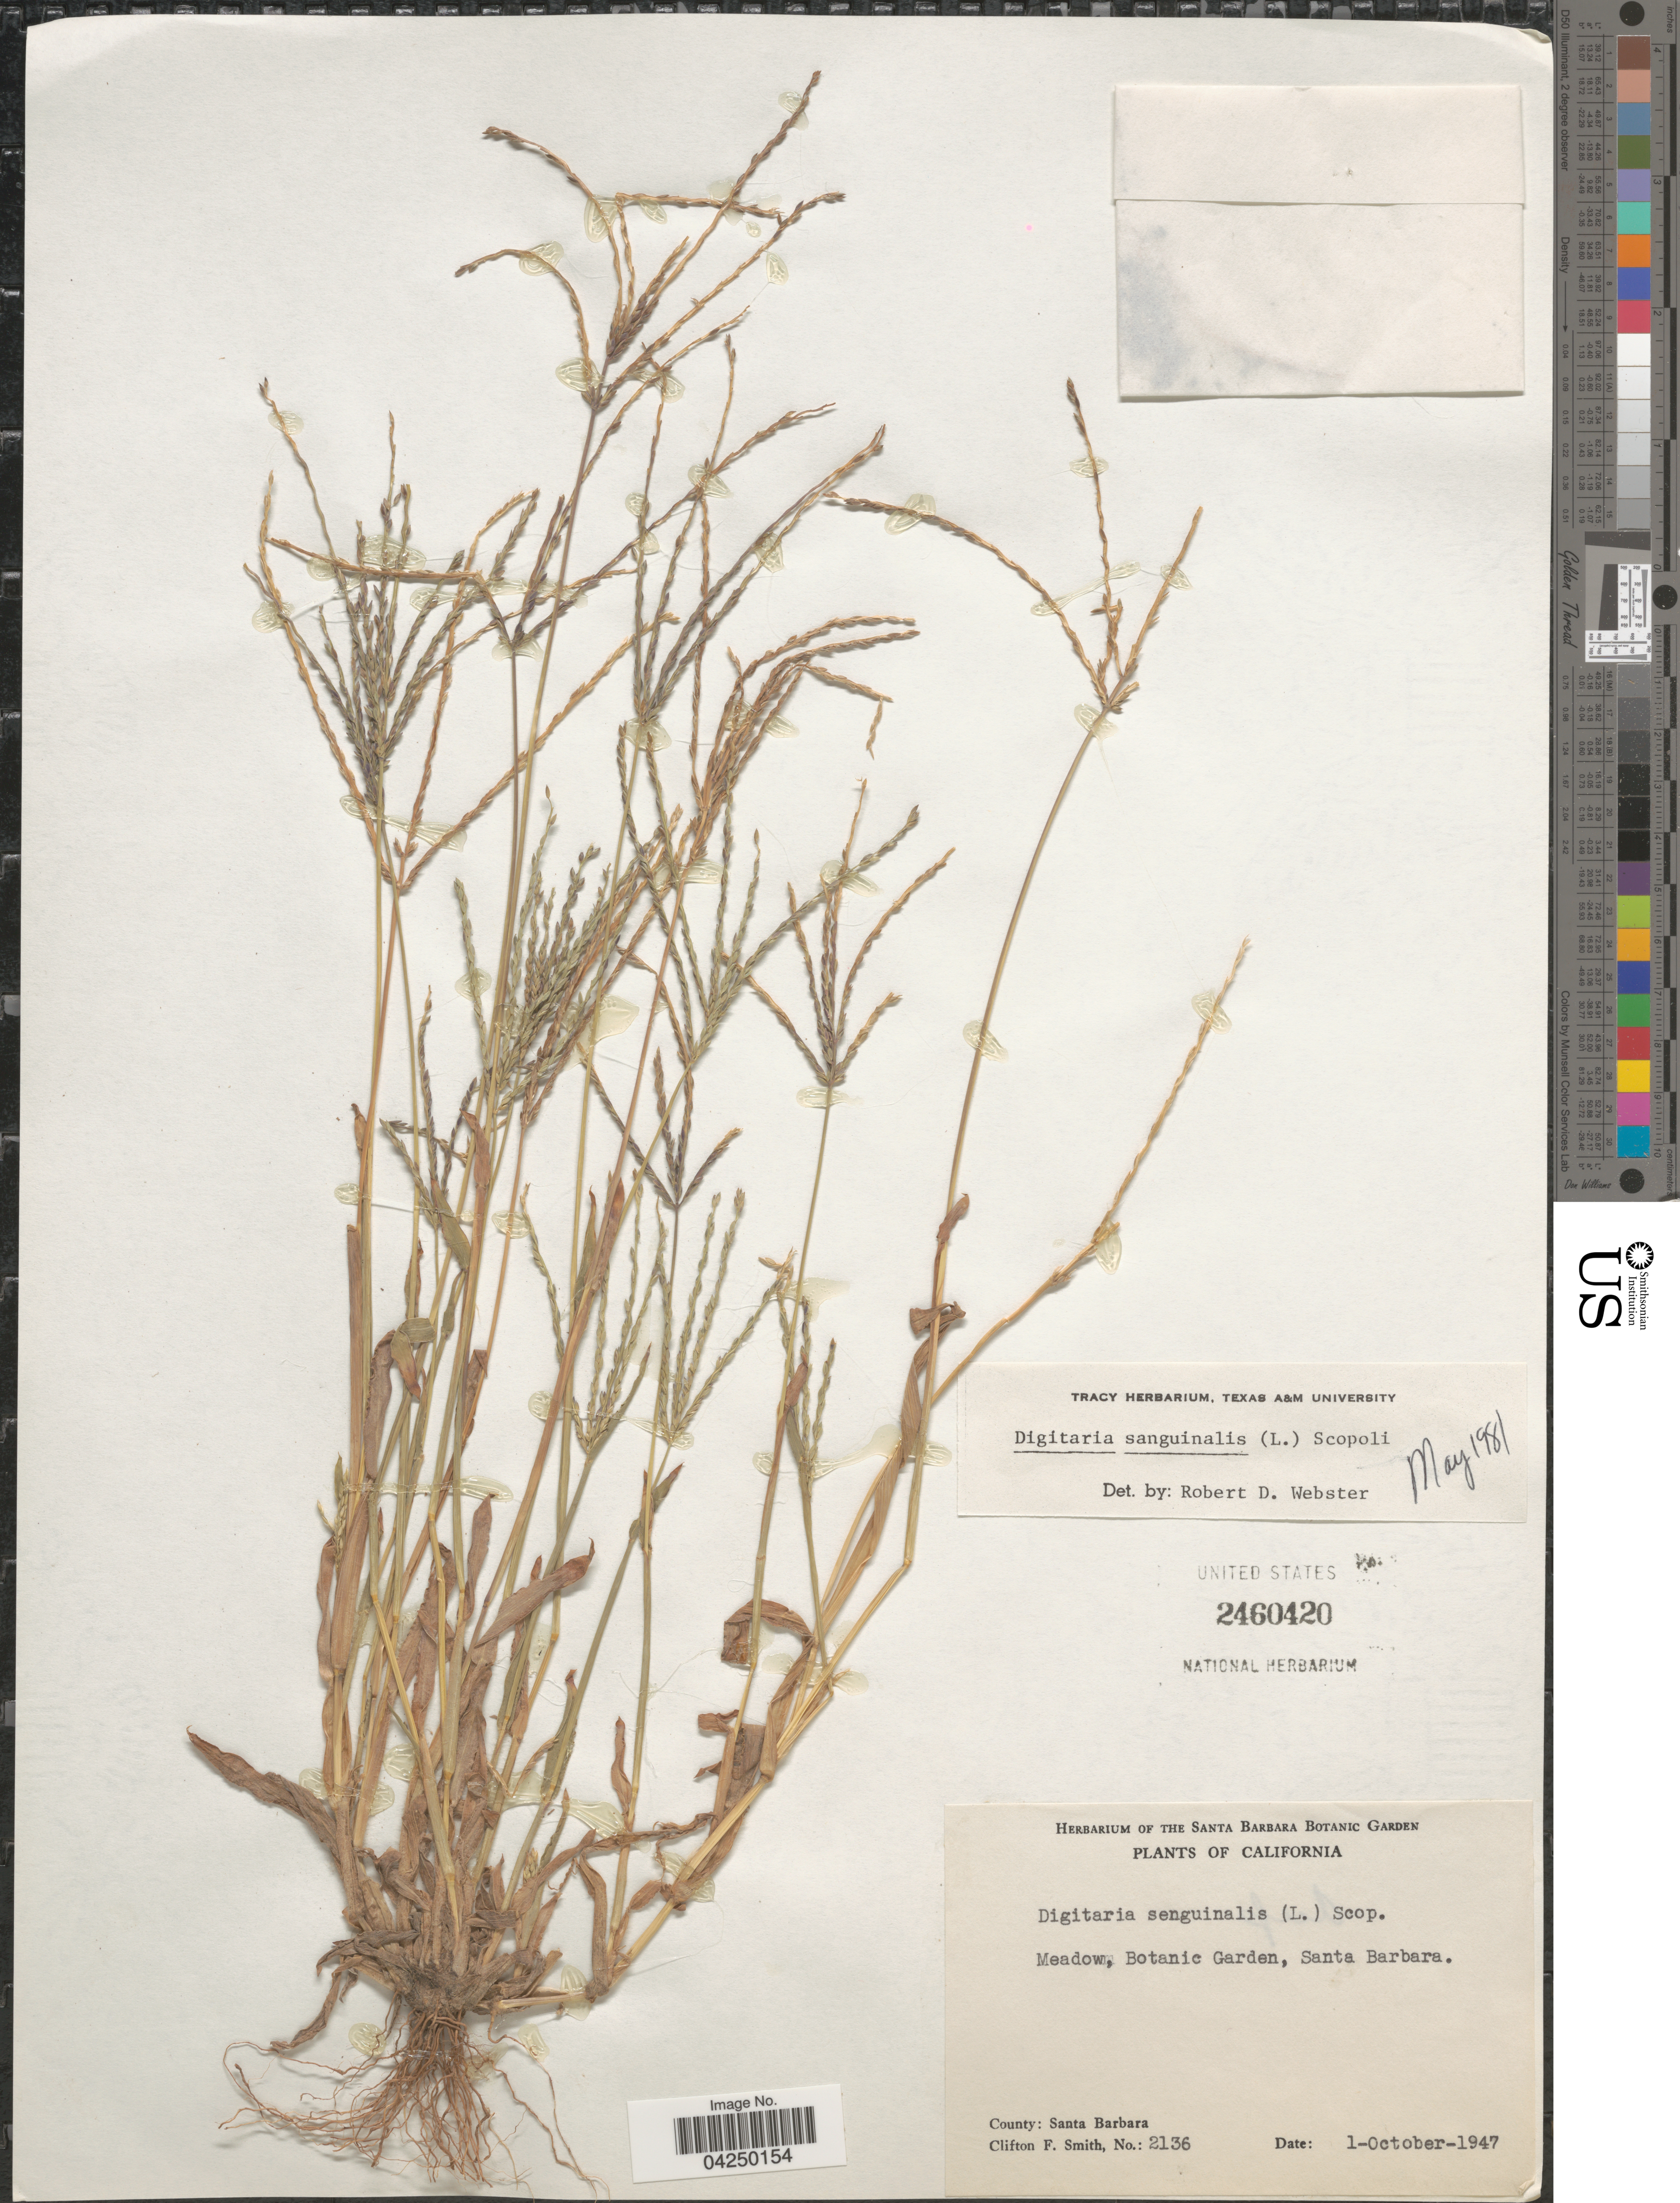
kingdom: Plantae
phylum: Tracheophyta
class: Liliopsida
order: Poales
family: Poaceae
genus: Digitaria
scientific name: Digitaria sanguinalis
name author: (L.) Scop.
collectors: C. F. Smith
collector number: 2136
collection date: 1947-10-01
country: United States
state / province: California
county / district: Santa Barbara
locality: Meadow, Botanic Garden, Santa Barbara. County: Santa Barbara.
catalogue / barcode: US 2460420